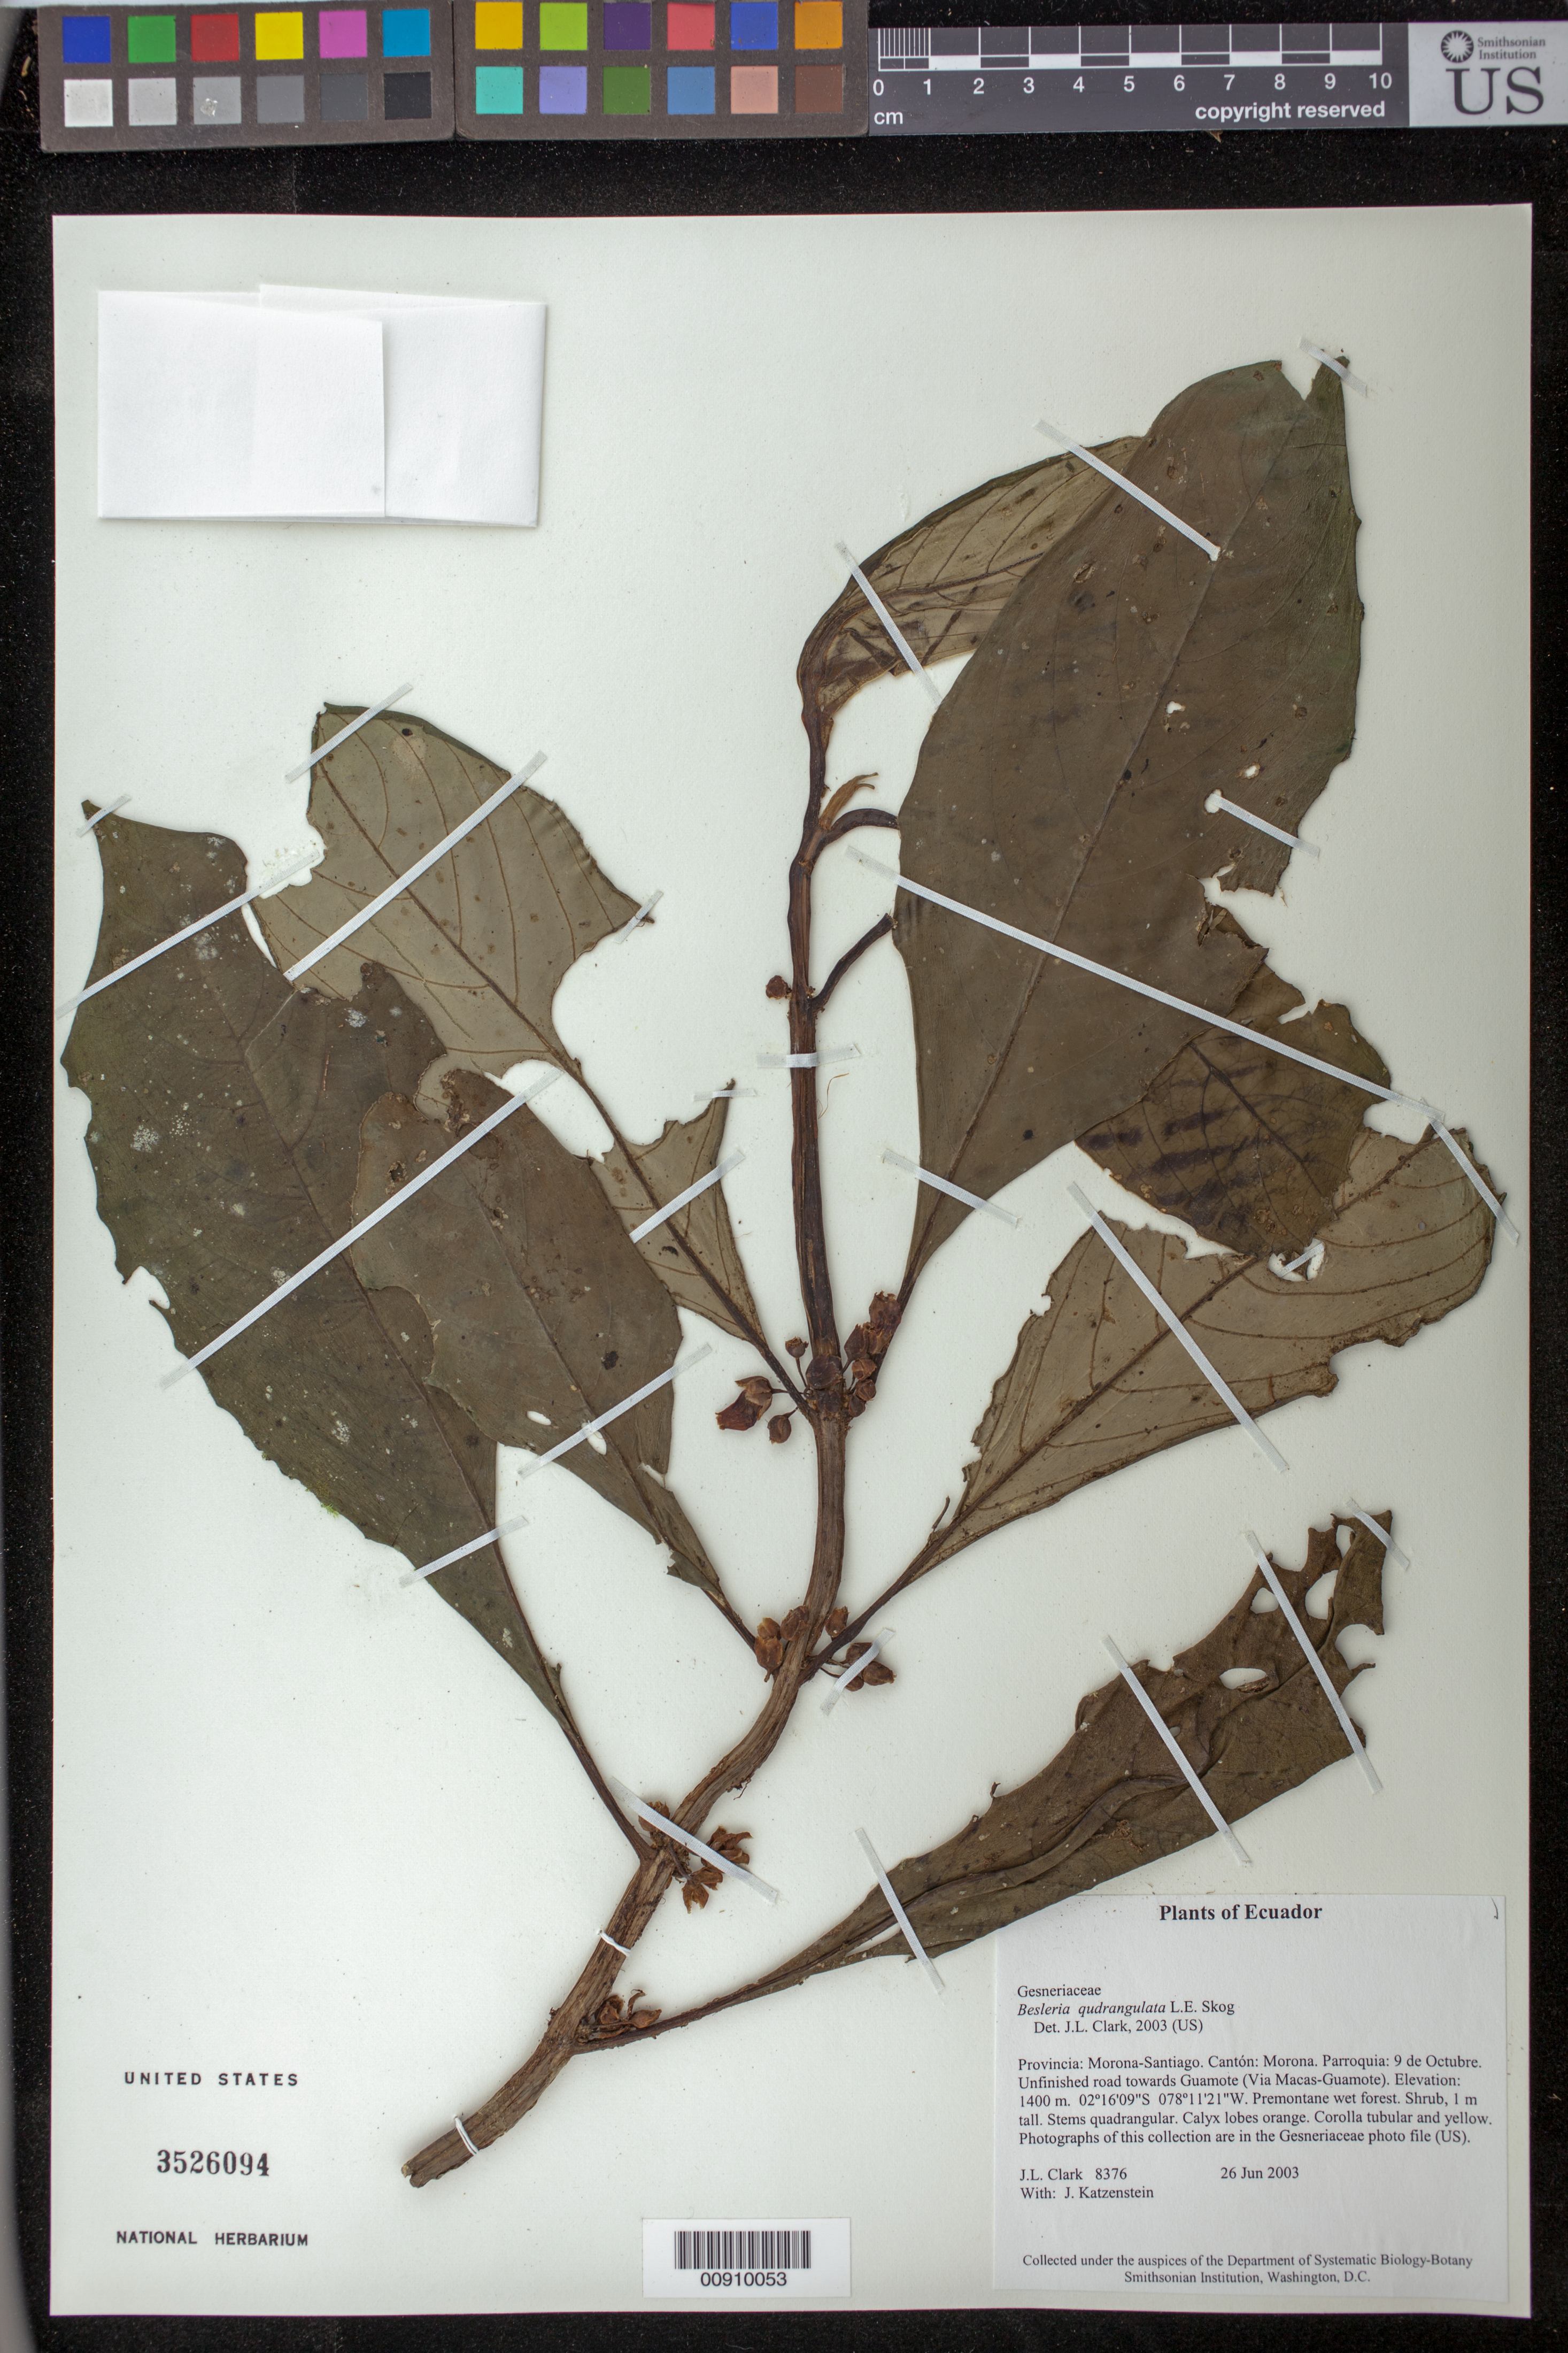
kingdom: Plantae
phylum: Tracheophyta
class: Magnoliopsida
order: Lamiales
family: Gesneriaceae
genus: Besleria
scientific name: Besleria quadrangulata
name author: L.E. Skog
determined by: Clark, J. L., (SEL), The Marie Selby Botanical Garden (UNITED STATES)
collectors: J. L. Clark & J. Katzenstein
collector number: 8376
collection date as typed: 26 Jun 2003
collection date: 2003-06-26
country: Ecuador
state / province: Morona-Santiago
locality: Morona. Parroquia: 9 de Octubre. Unfinished road towards Guamote (Via Macas-Guamote).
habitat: Premontane wet forest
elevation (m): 1400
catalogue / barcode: US 3526094